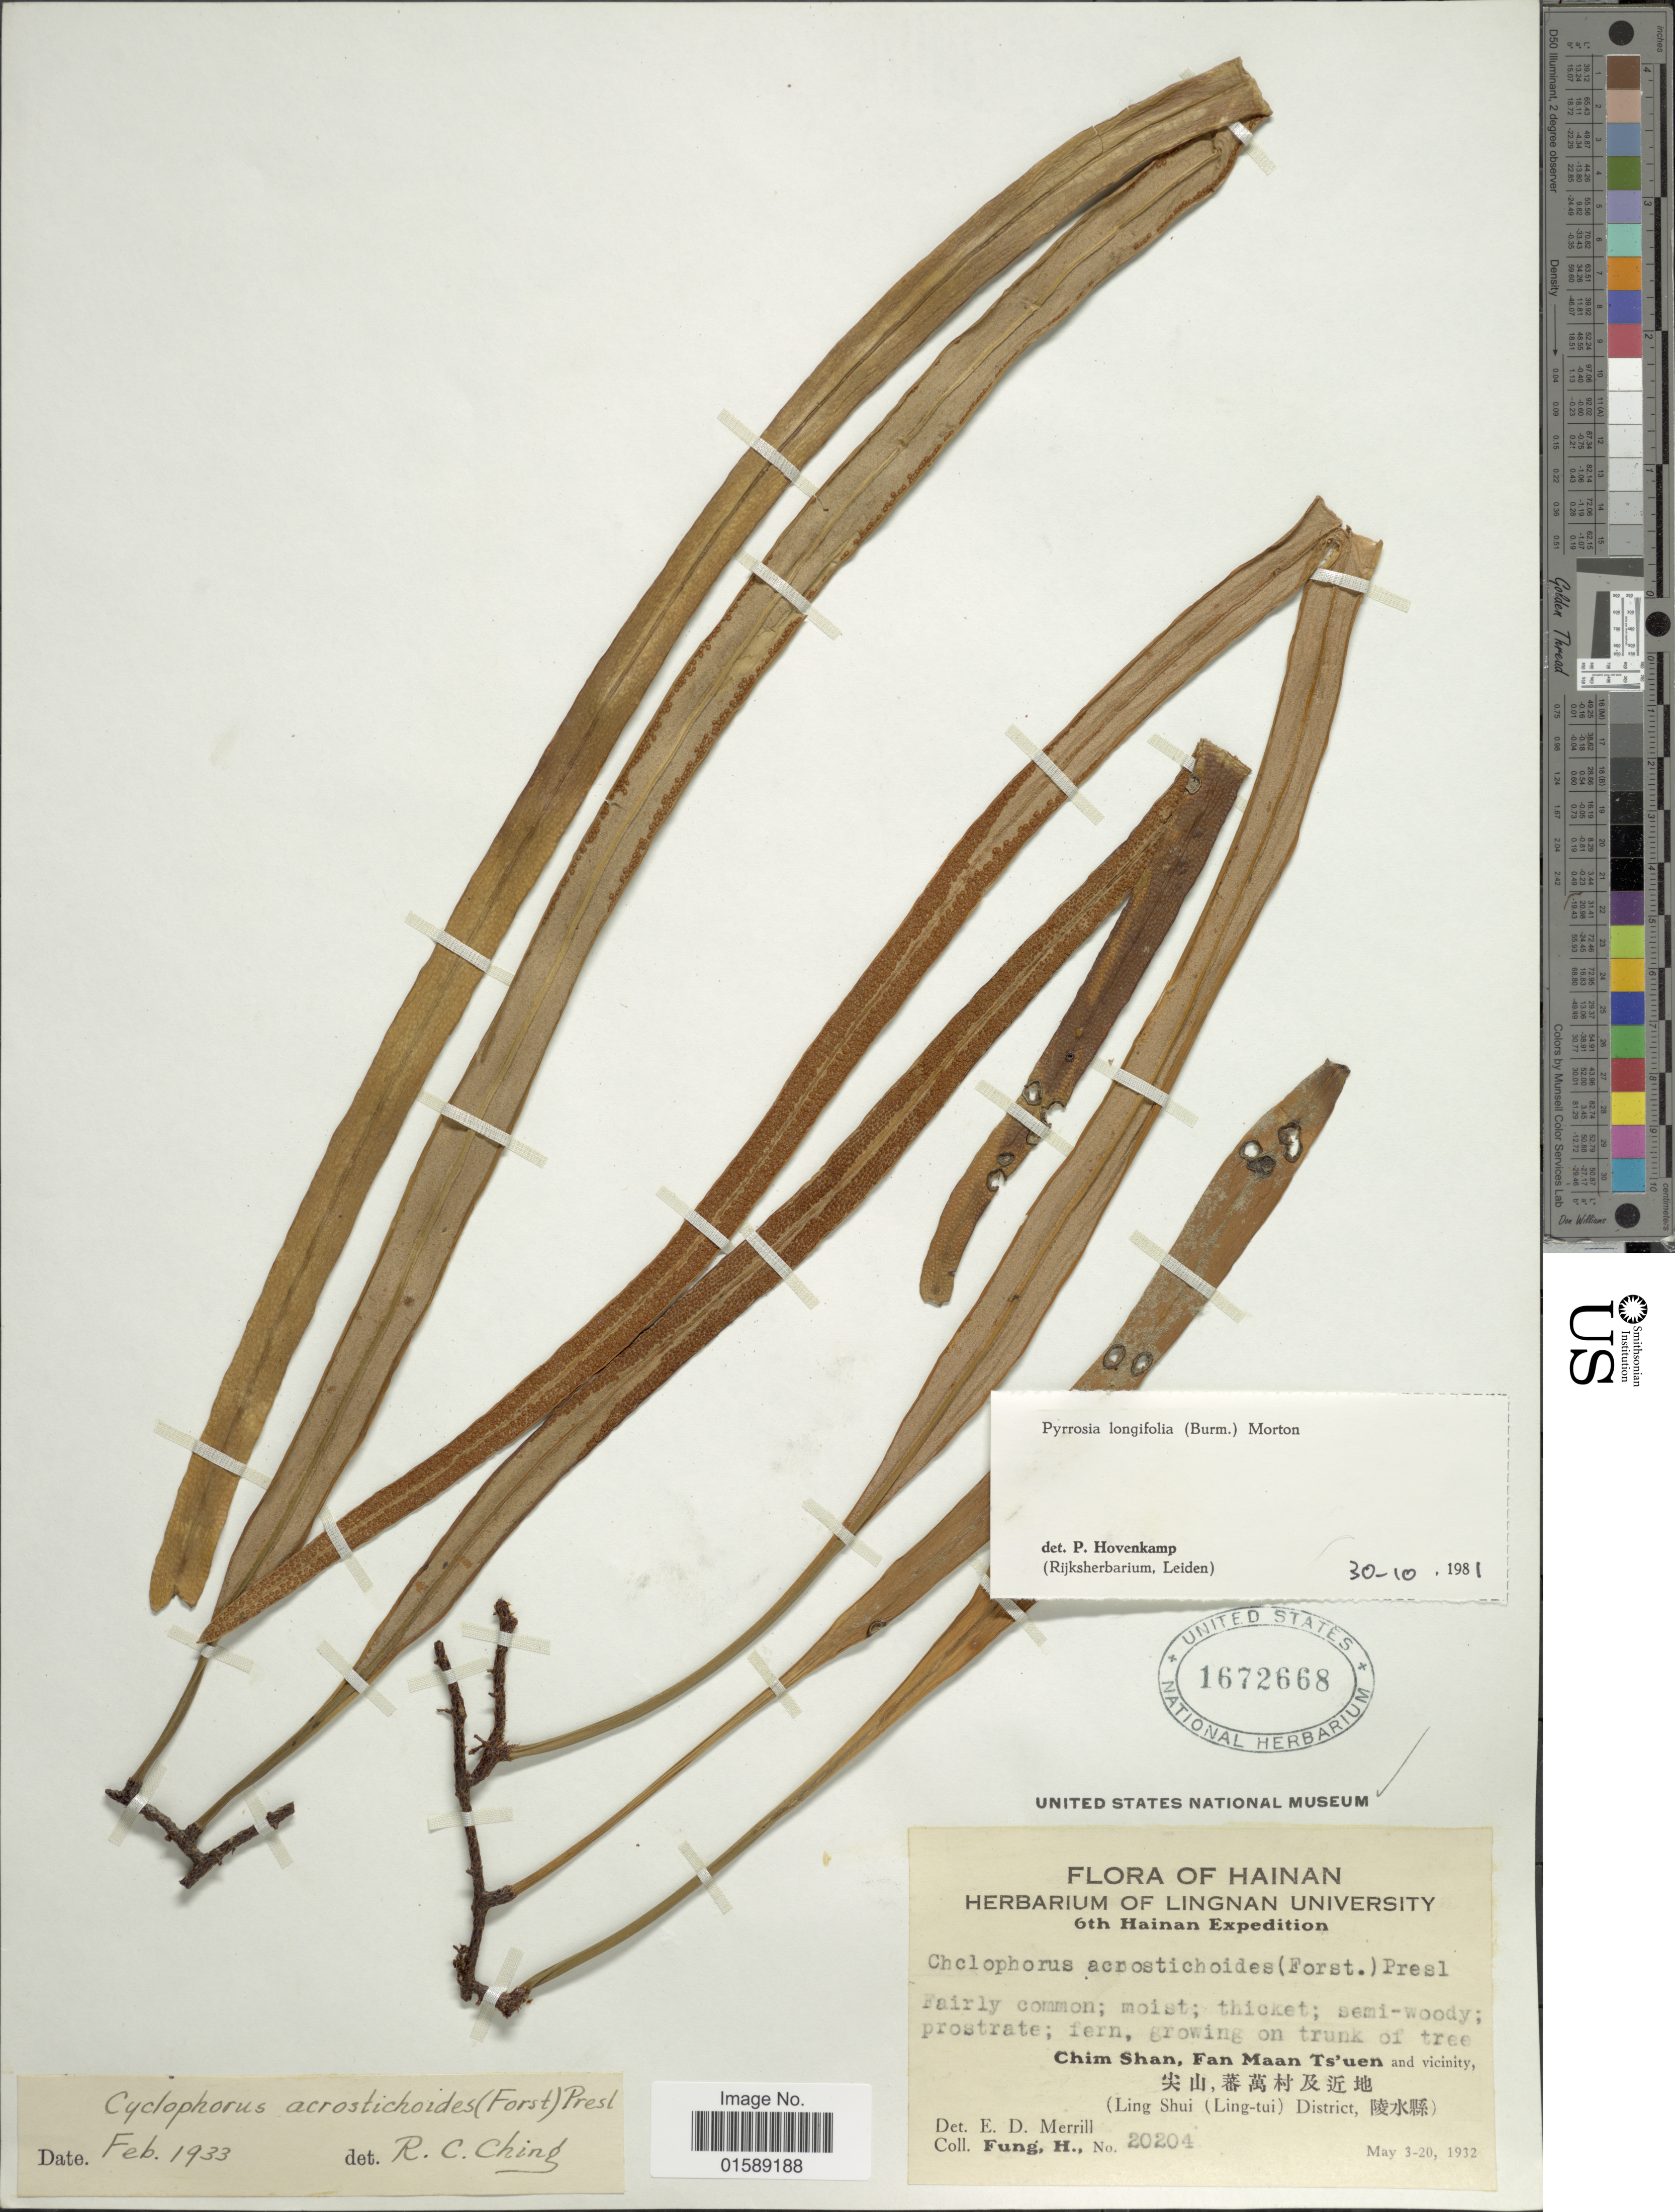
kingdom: Plantae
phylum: Tracheophyta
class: Polypodiopsida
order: Polypodiales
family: Polypodiaceae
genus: Pyrrosia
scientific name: Pyrrosia longifolia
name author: (Burm. f.) C.V. Morton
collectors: H. Fung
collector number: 20204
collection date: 1932-05-03/1932-05-20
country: China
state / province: Hainan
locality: Chim Shan, Fan Maan Ts'uen and vicinity, (Ling Shui (Ling-tui) District)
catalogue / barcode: US 1672668